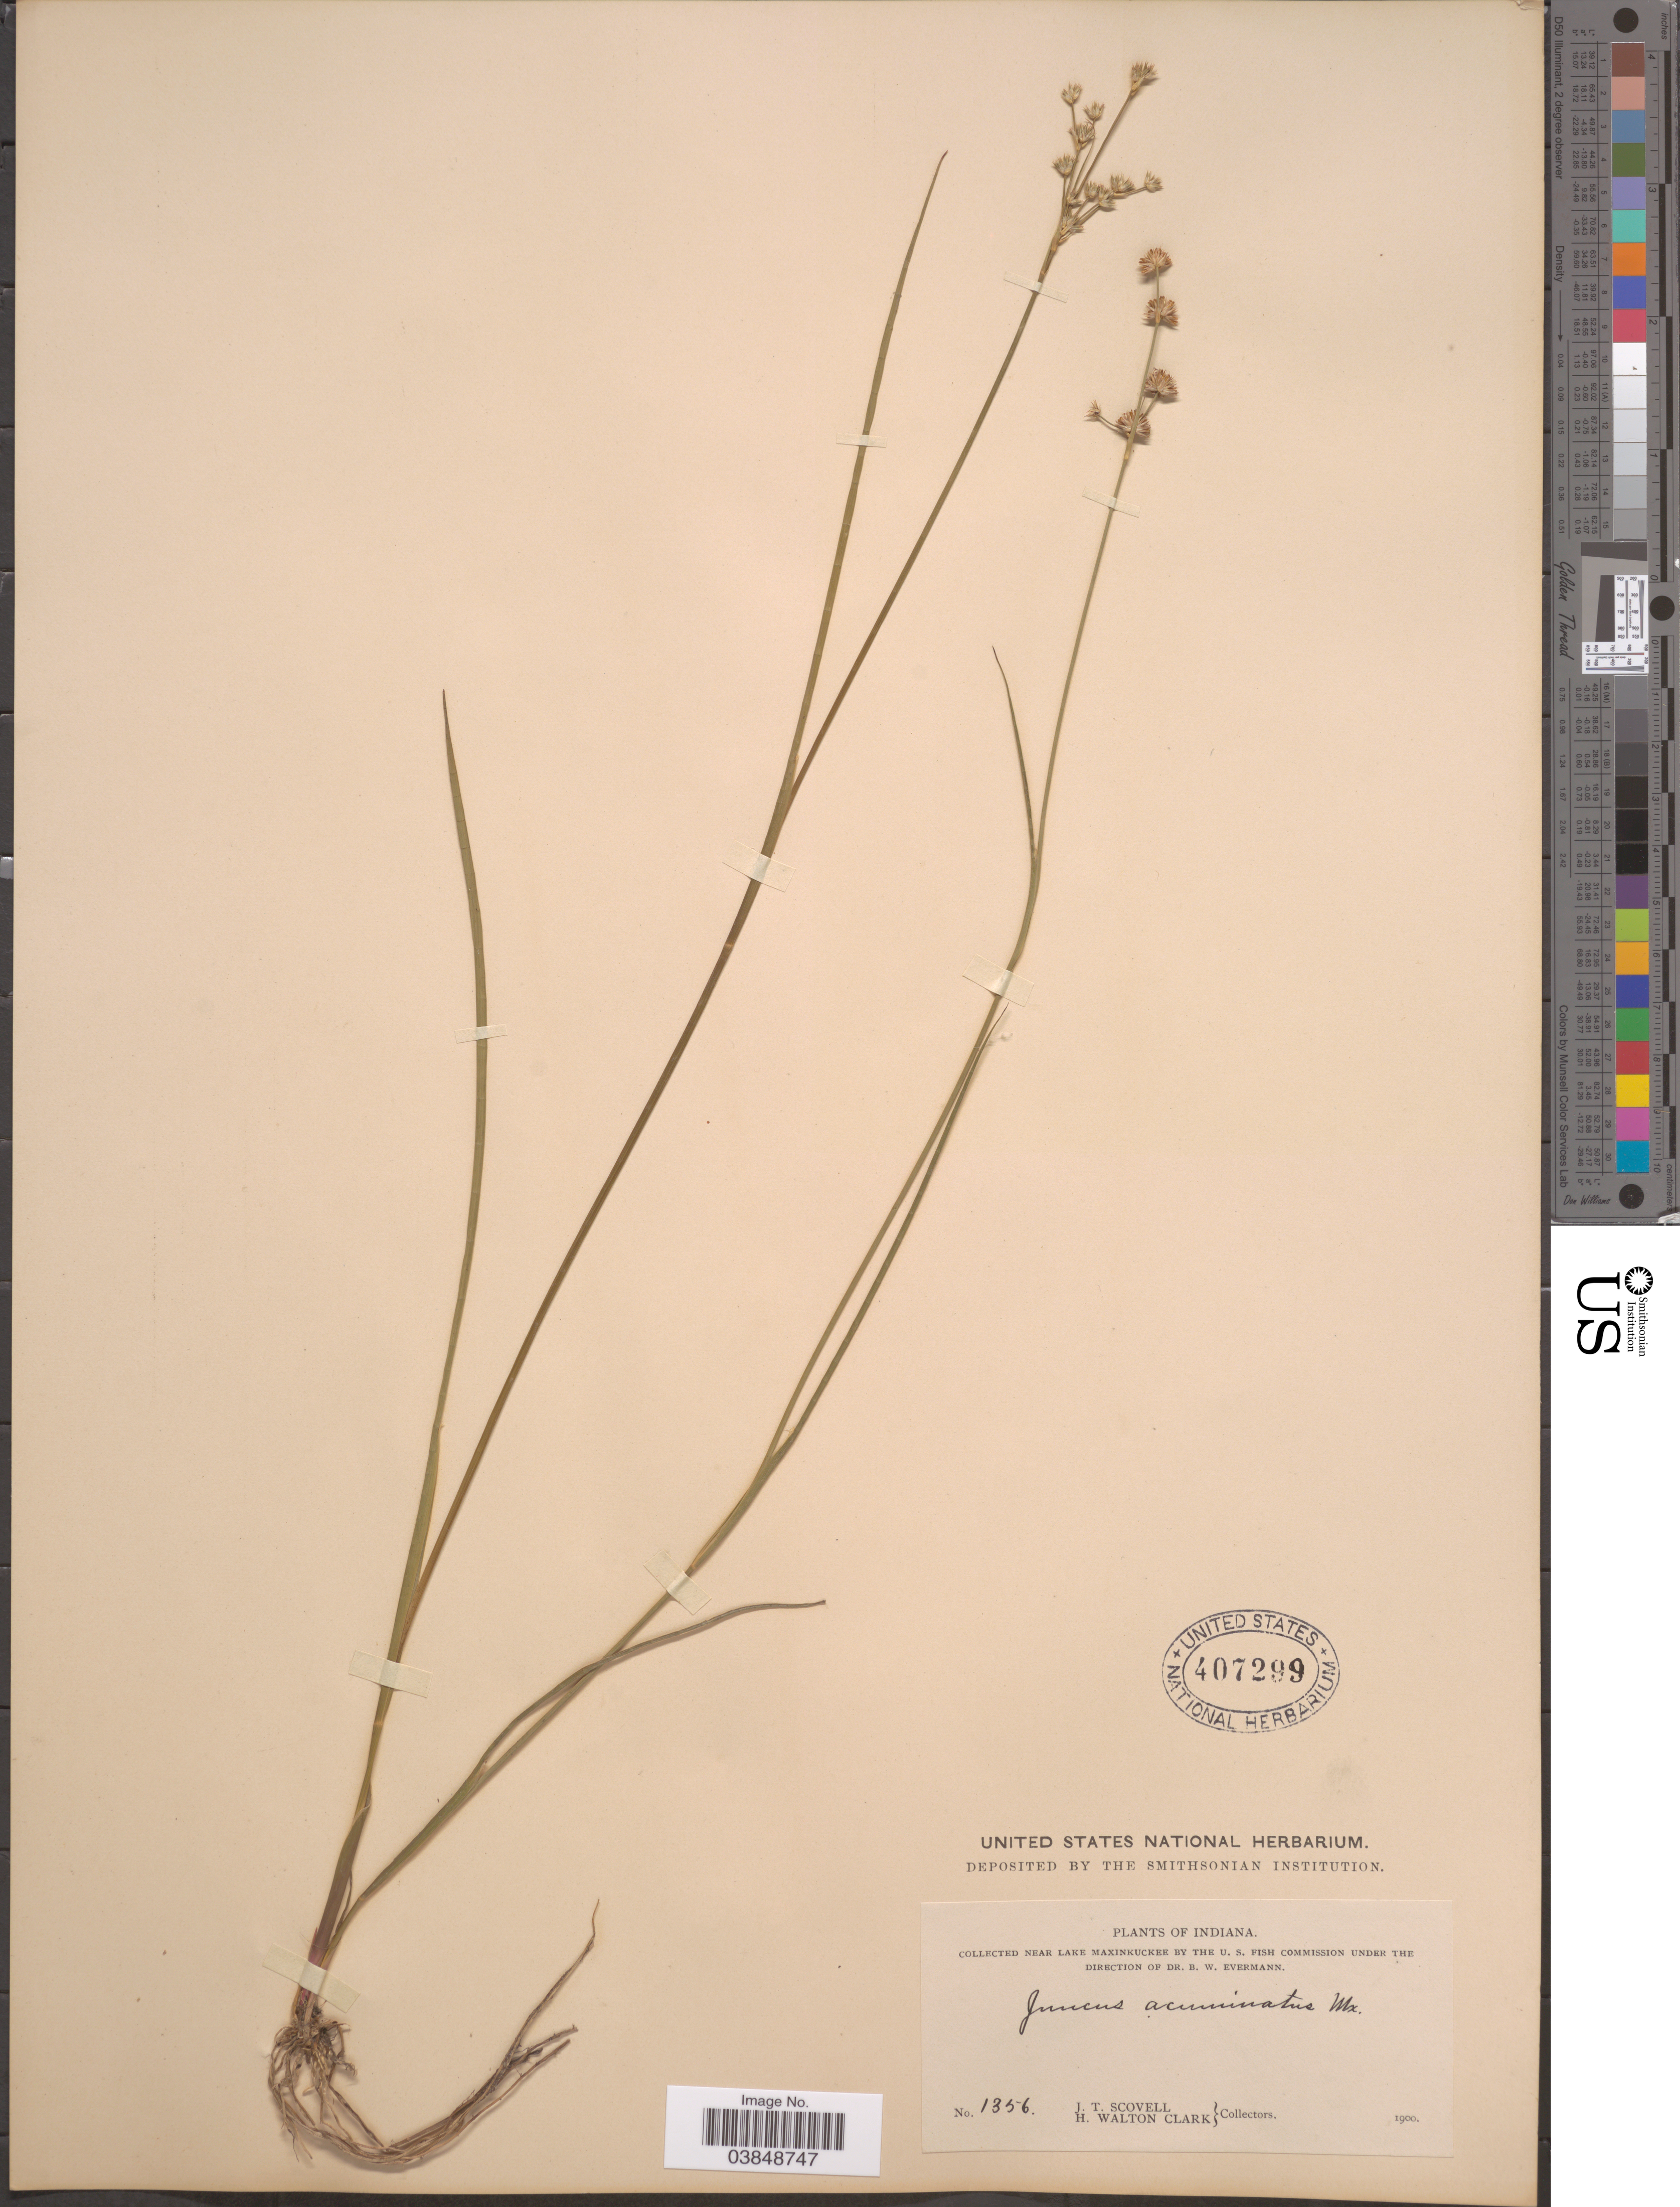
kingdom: Plantae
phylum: Tracheophyta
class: Liliopsida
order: Poales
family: Juncaceae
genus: Juncus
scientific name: Juncus acuminatus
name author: Michx.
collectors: J. T. Scovell & H. W. Clark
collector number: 1356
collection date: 1900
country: United States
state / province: Indiana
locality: Near Lake Maxinkuckee.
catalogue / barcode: US 407299